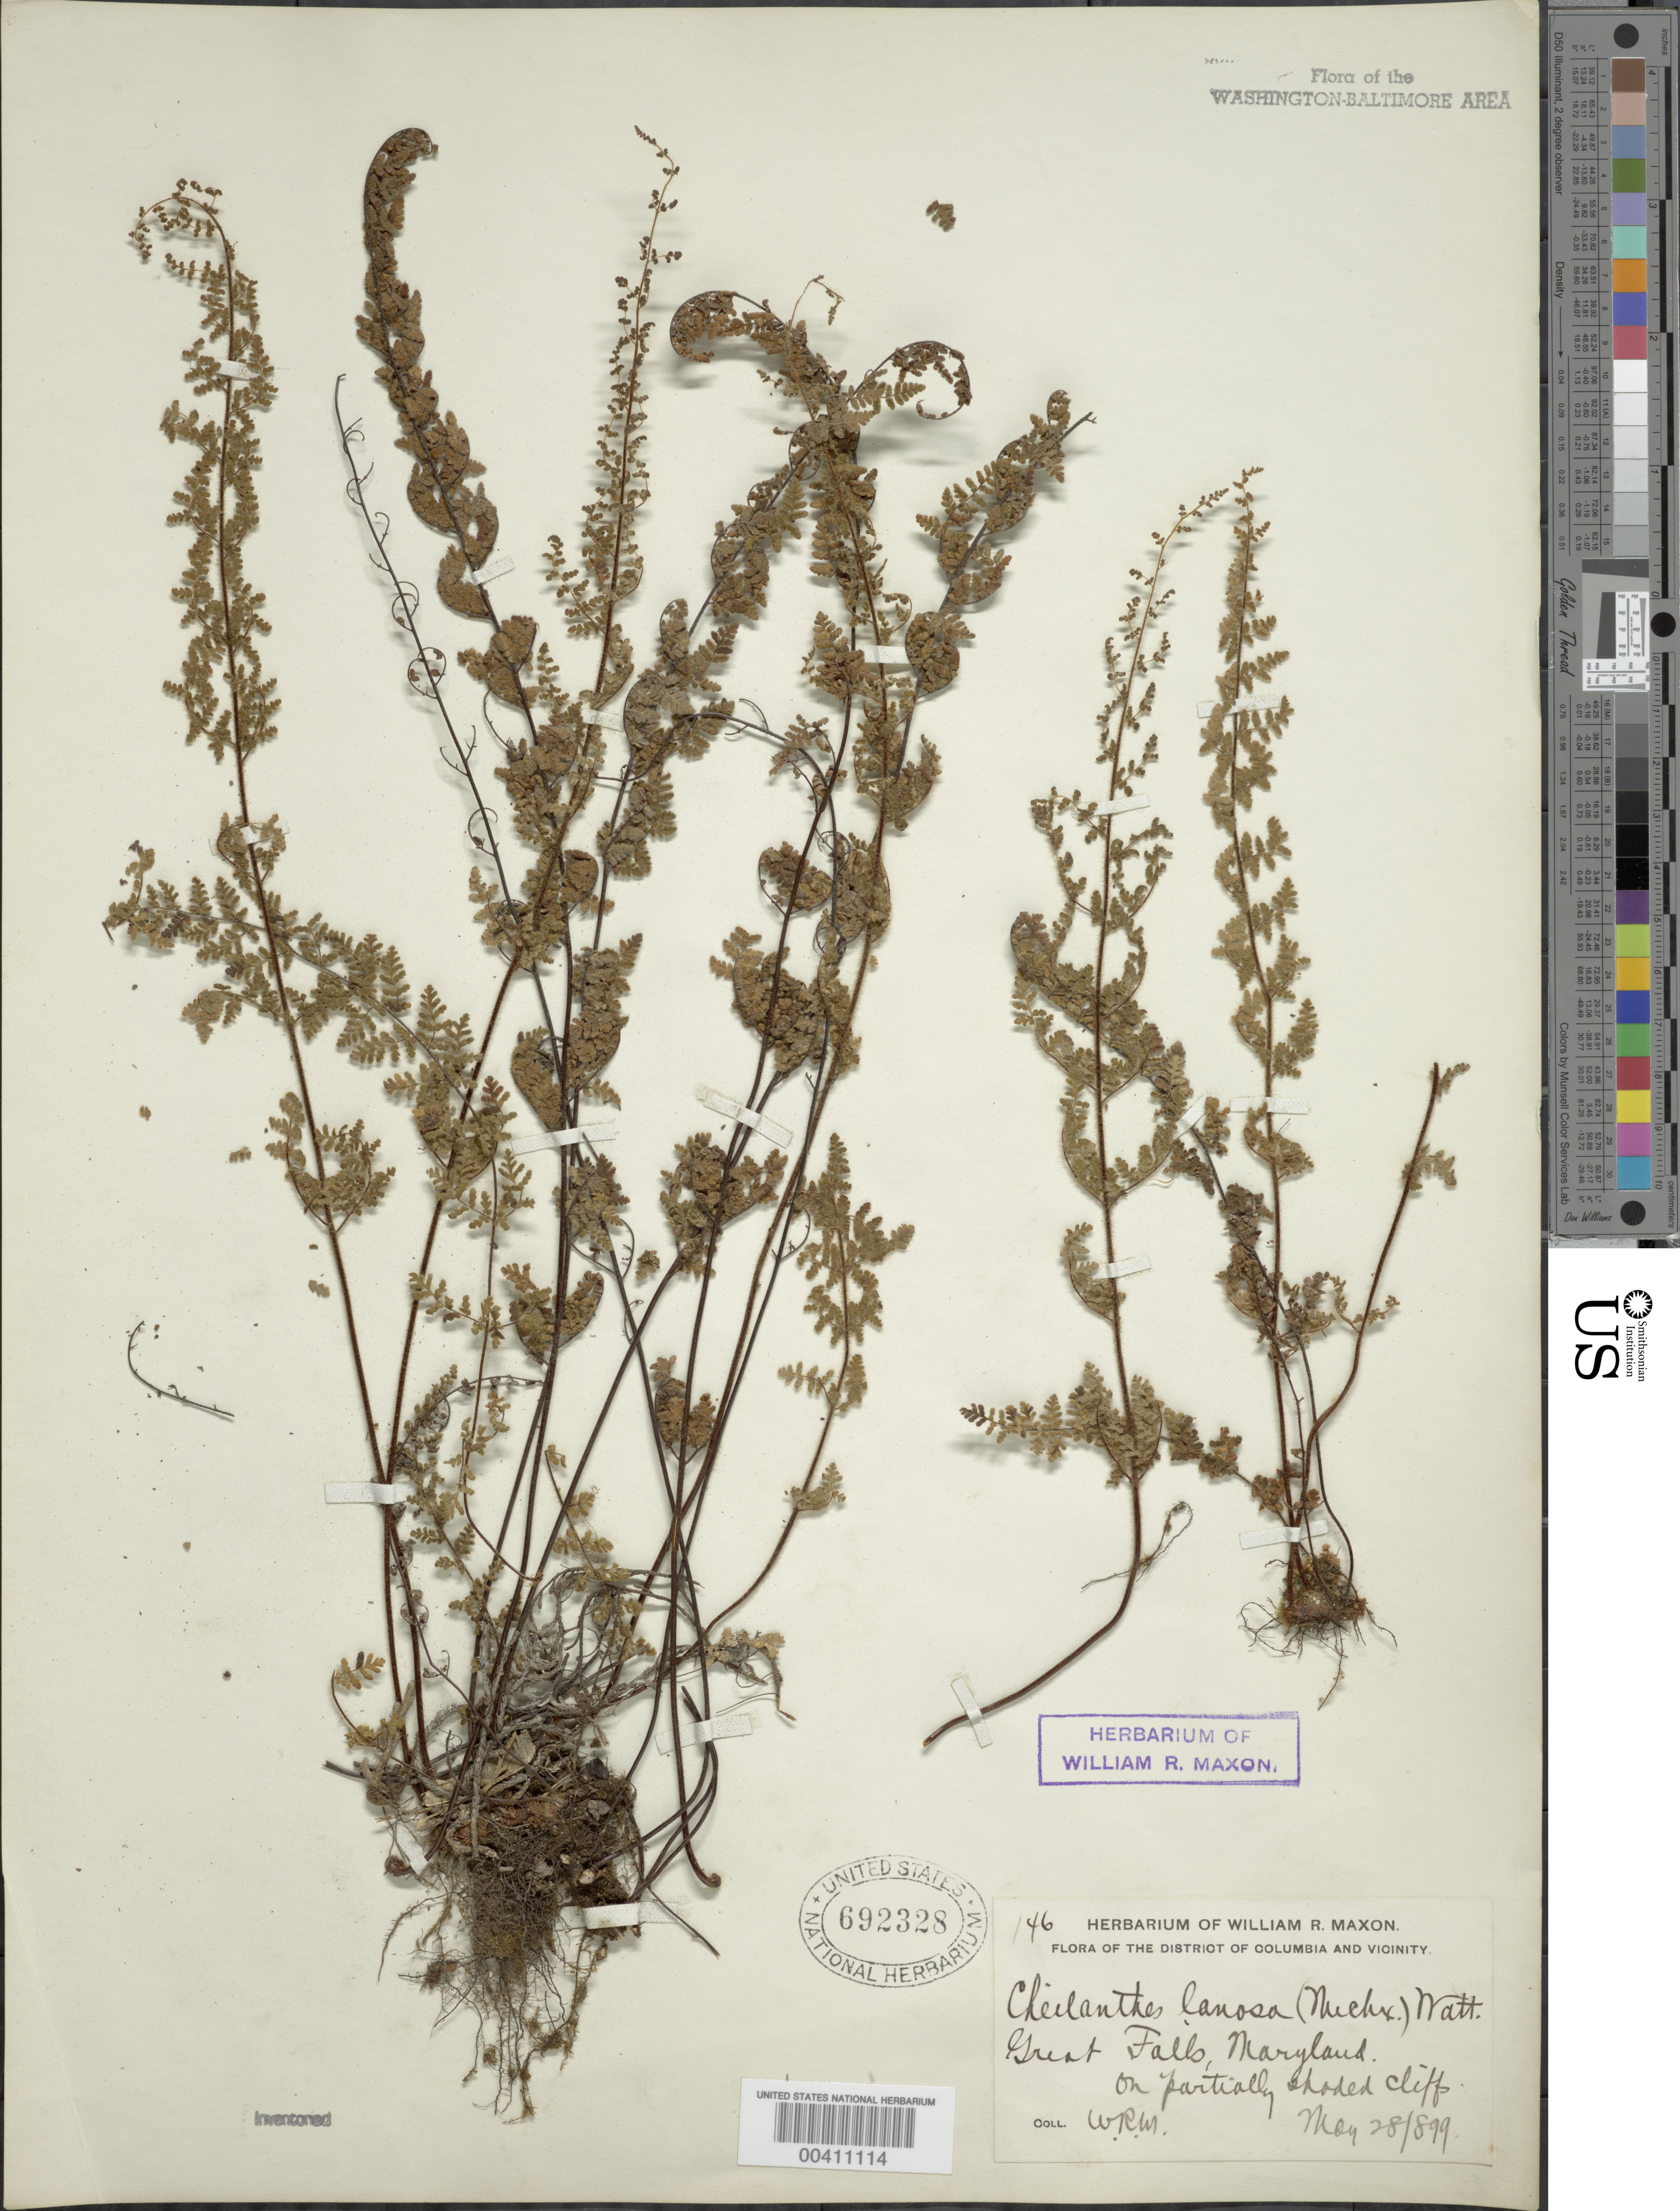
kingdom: Plantae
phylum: Tracheophyta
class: Polypodiopsida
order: Polypodiales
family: Pteridaceae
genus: Myriopteris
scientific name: Myriopteris lanosa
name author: (Michx.) Grusz & Windham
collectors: W. R. Maxon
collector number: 146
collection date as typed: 28 May 1899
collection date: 1899-05-28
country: United States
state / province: Maryland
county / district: Montgomery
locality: Great Falls C. & O. Canal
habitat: Partially shaded cliffs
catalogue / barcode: US 692328